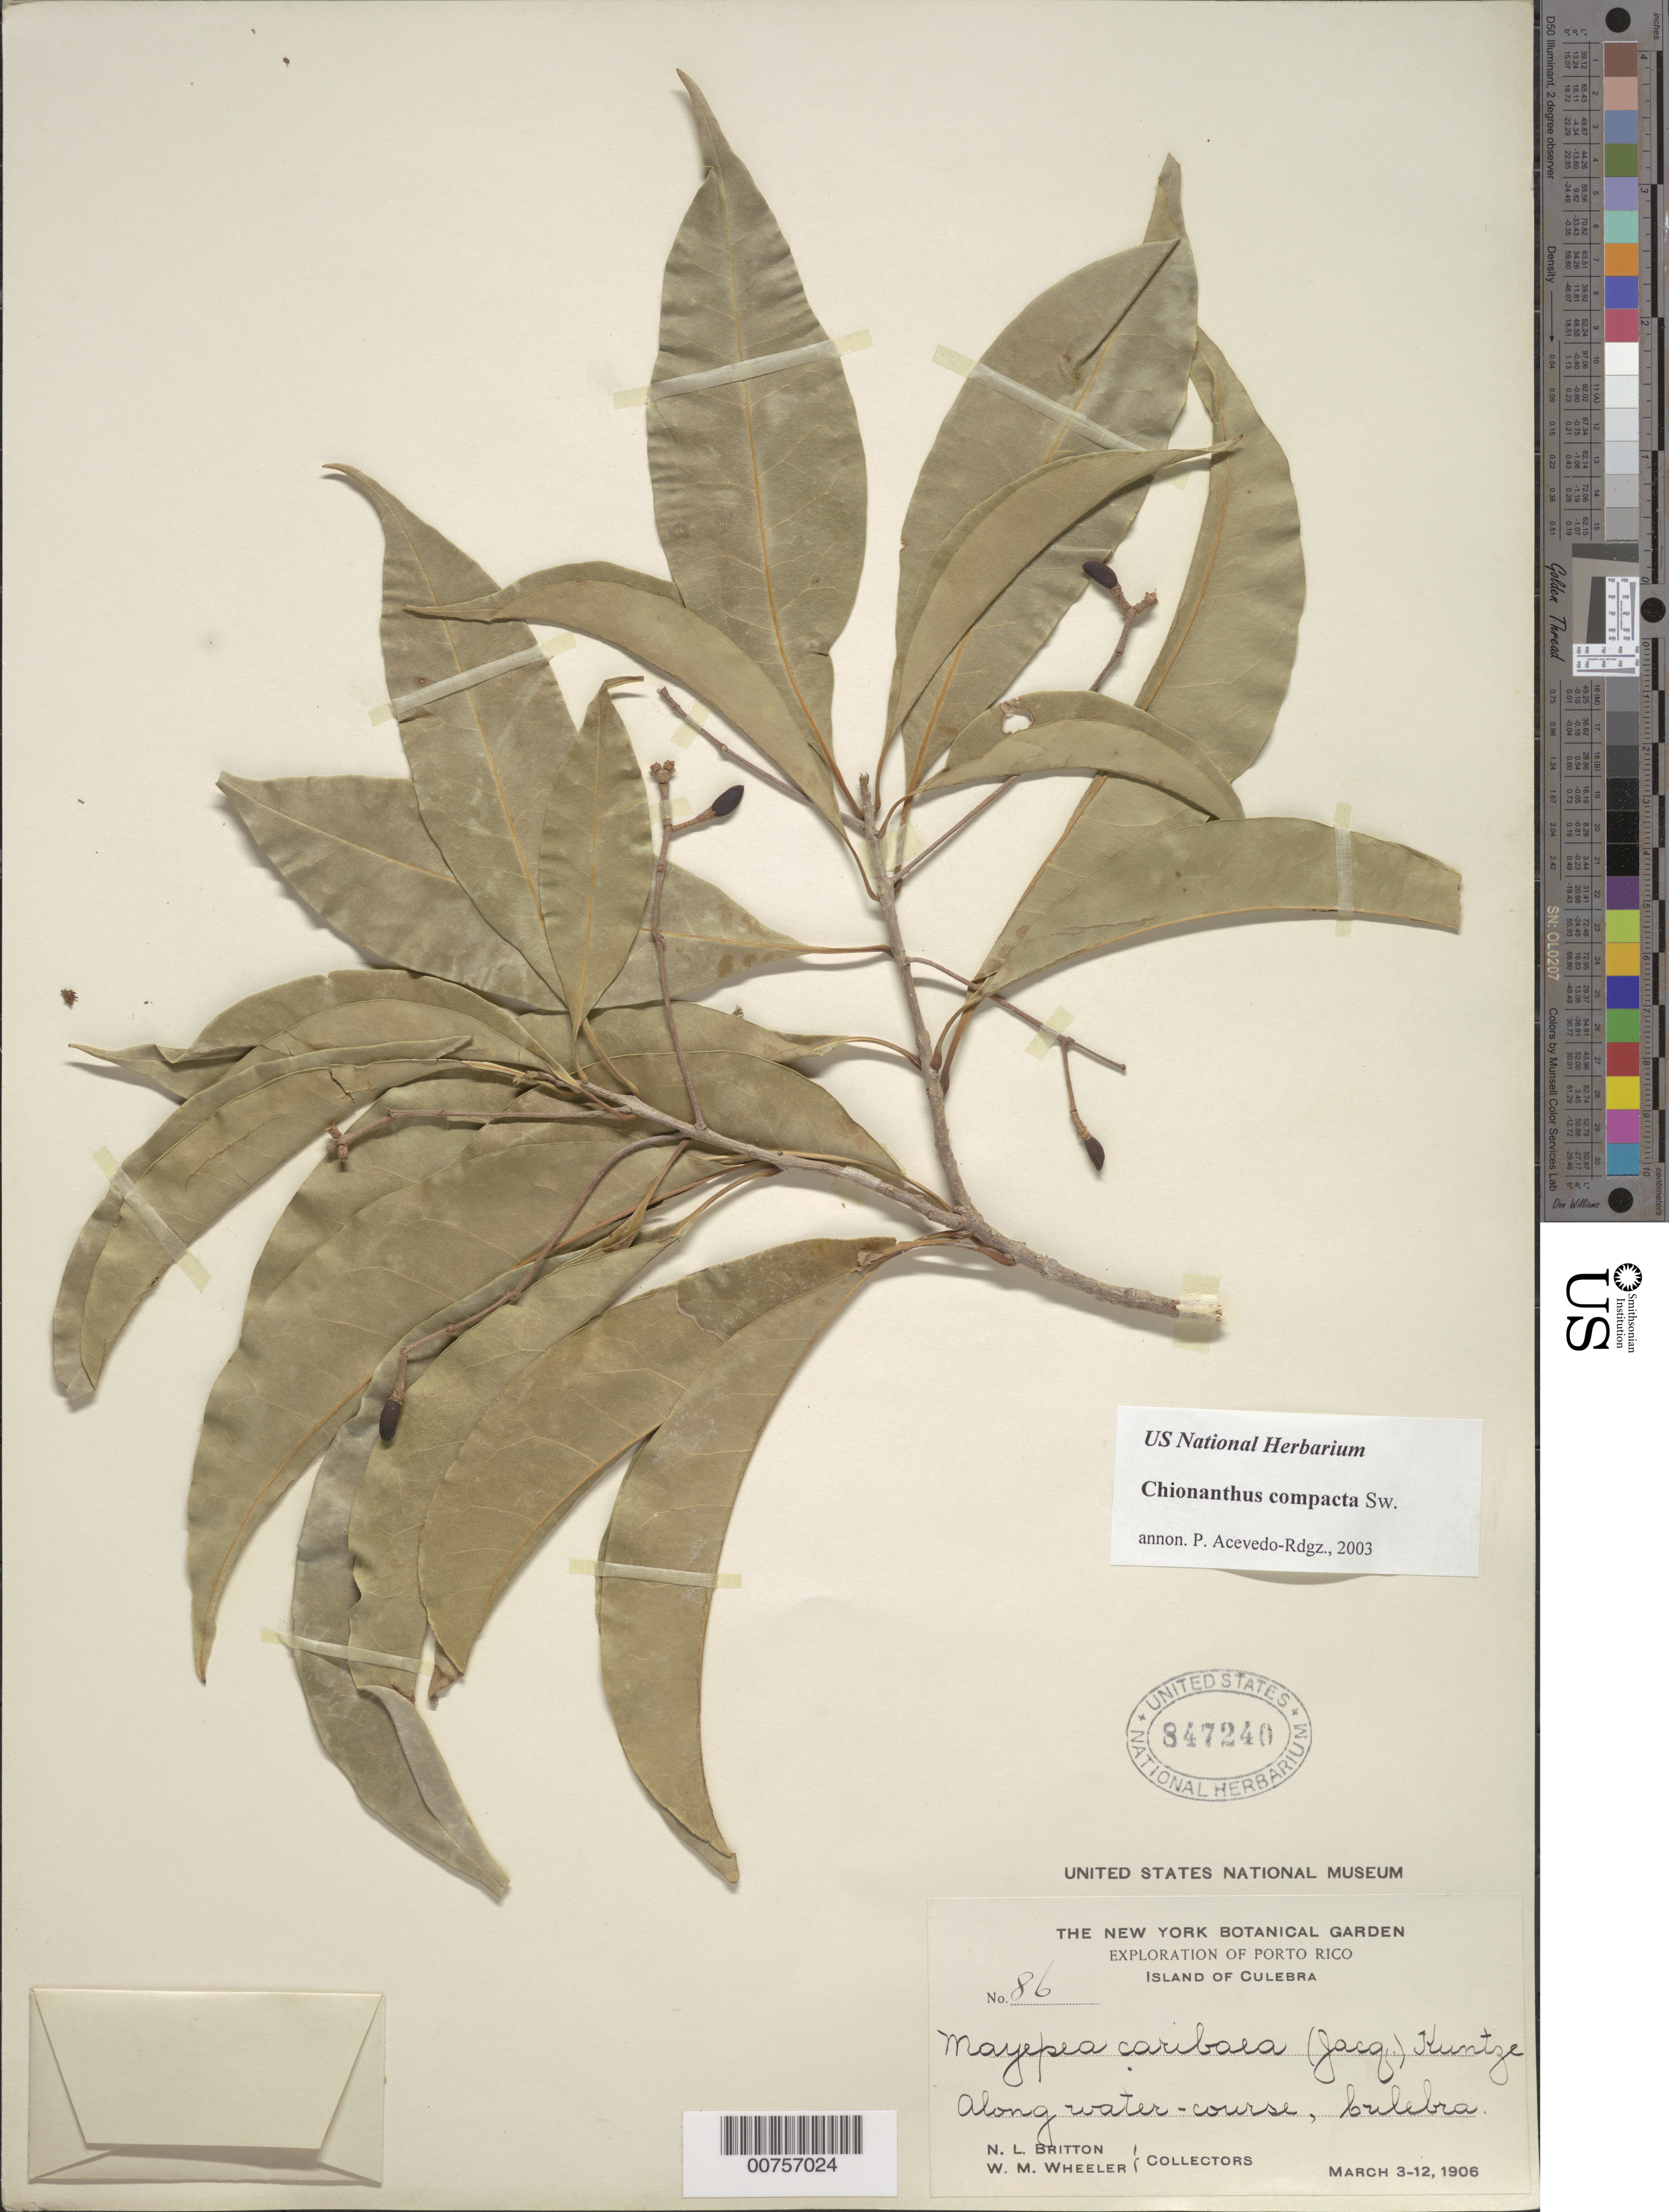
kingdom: Plantae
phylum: Tracheophyta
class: Magnoliopsida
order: Lamiales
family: Oleaceae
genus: Chionanthus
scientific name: Chionanthus compactus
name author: Sw.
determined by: Acevedo-Rodríguez, P., (BOT), Smithsonian Institution - National Museum of Natural History (UNITED STATES)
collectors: N. Britton & W. Wheeler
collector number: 86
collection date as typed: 03 Mar 1906 to 12 Mar 1906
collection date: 1906-03-03/1906-03-12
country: Puerto Rico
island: Culebra I.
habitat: Along water-course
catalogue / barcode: US 847240